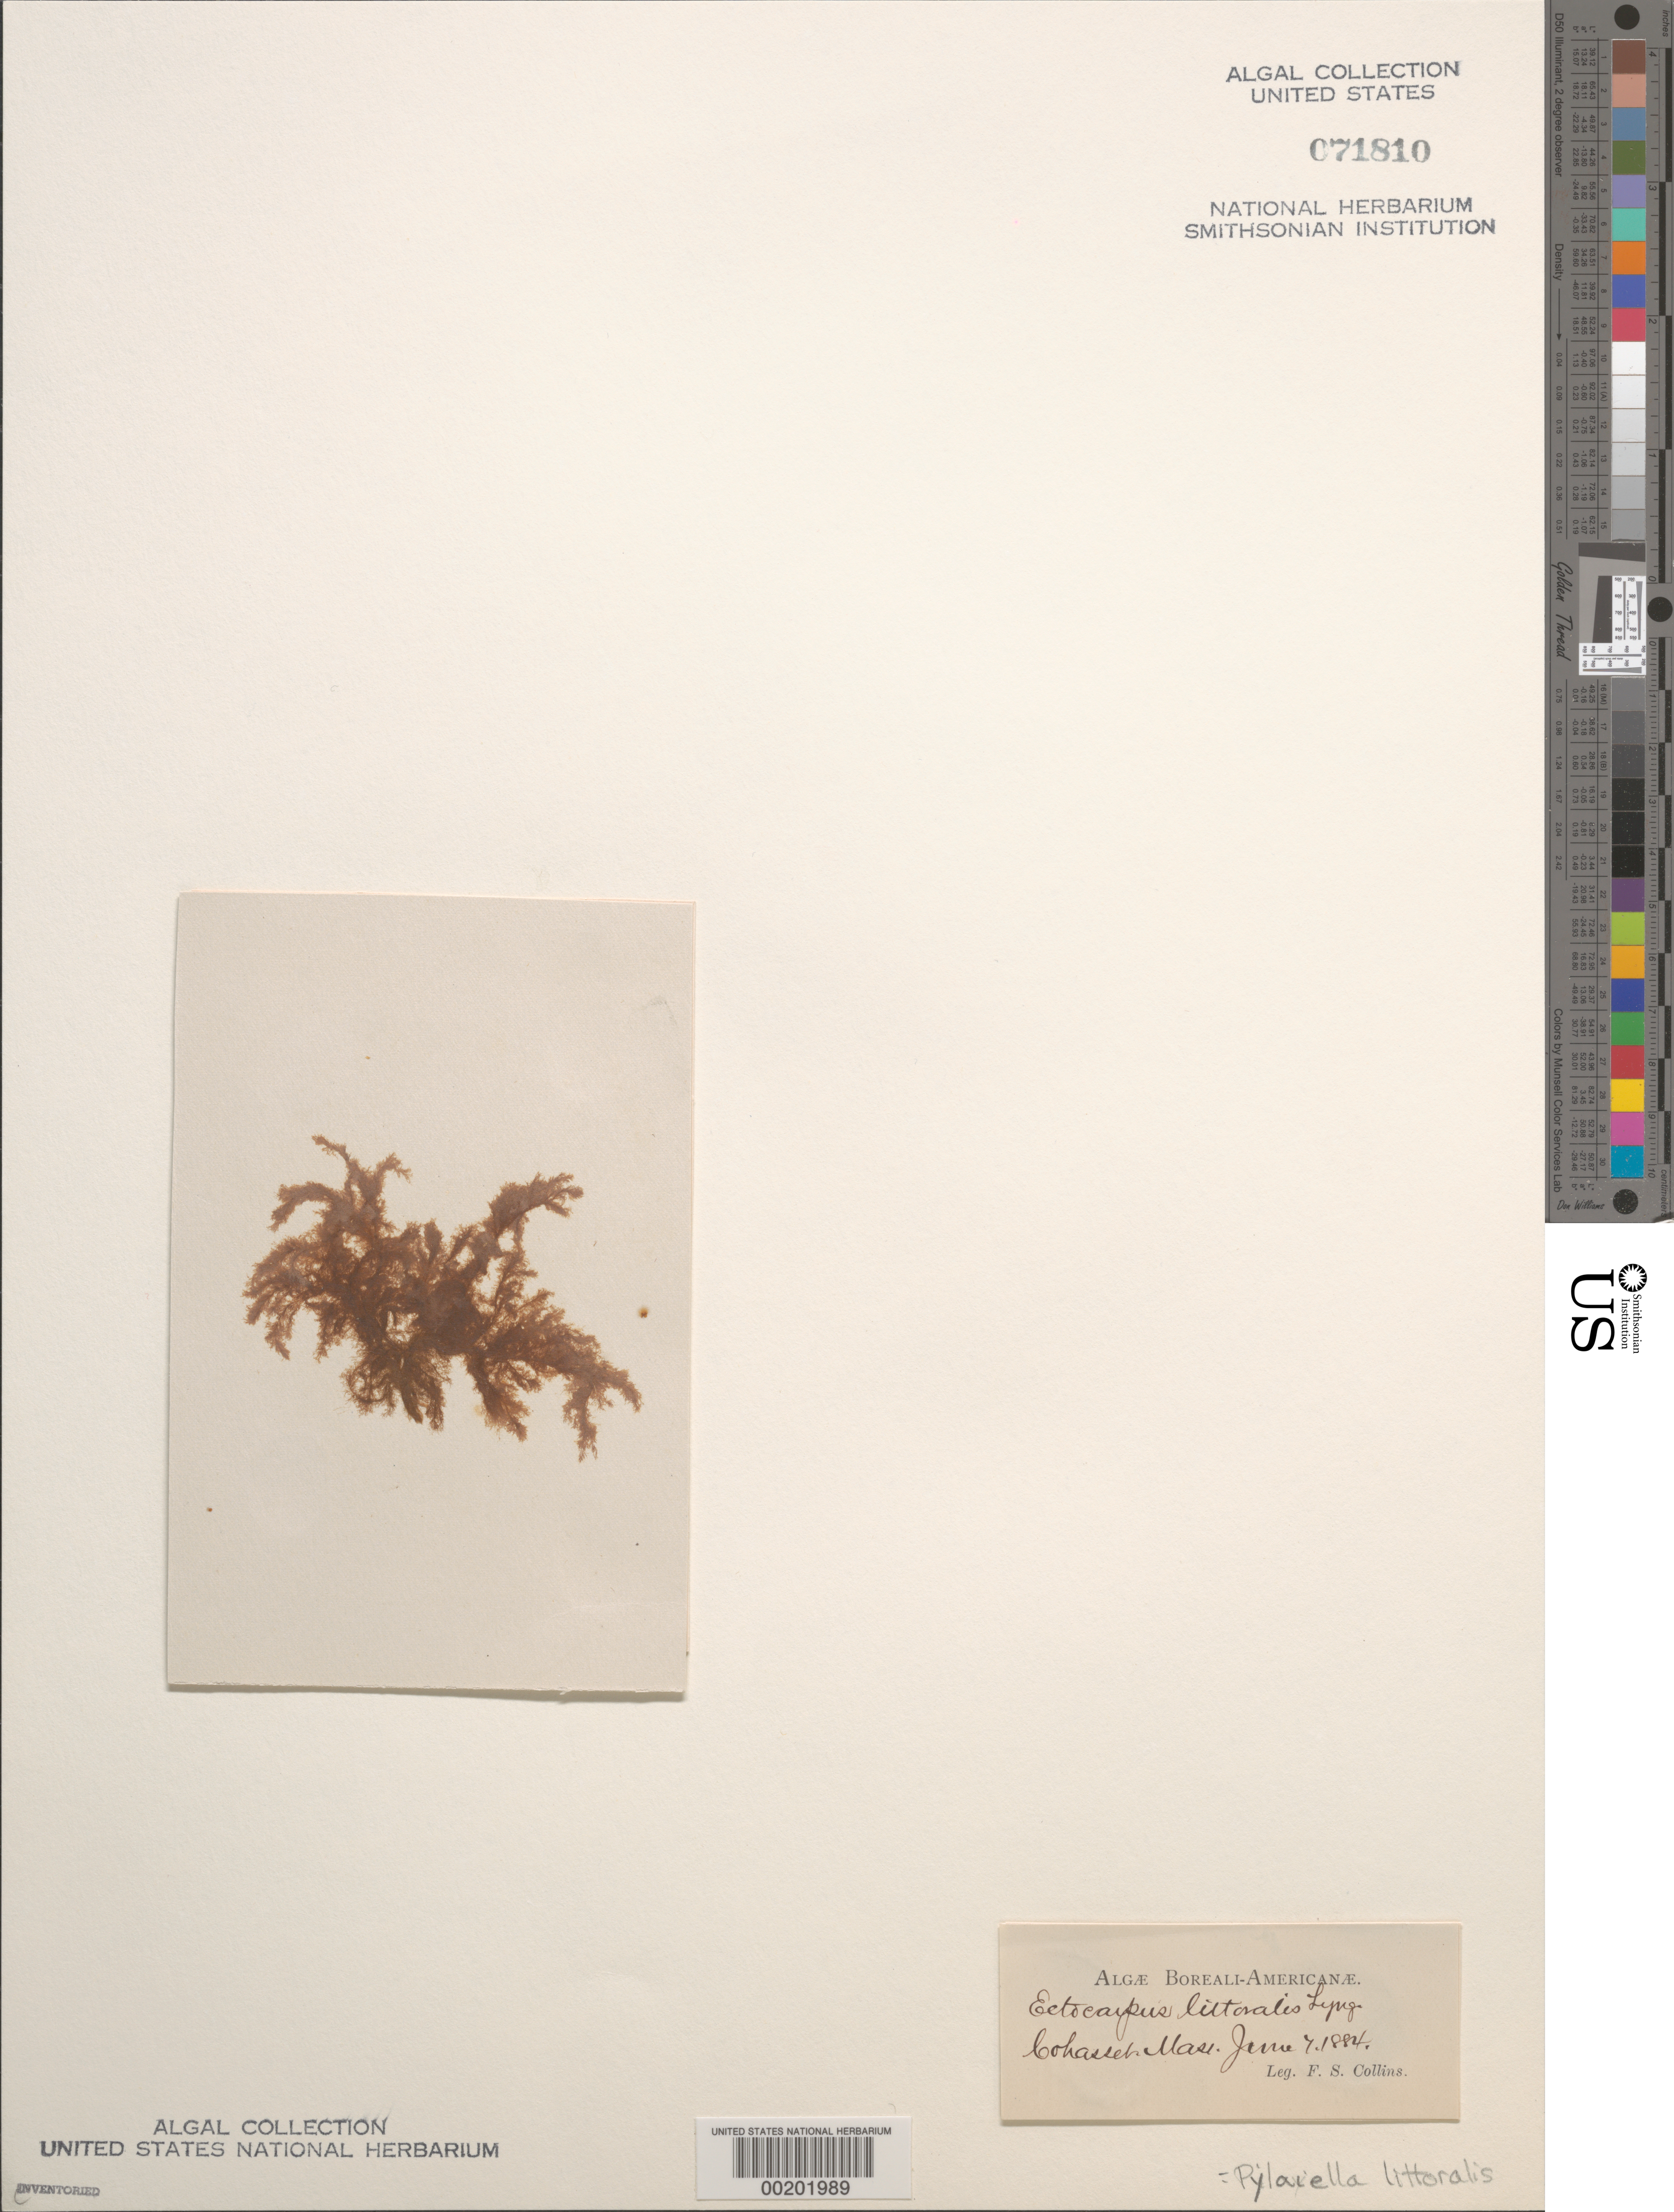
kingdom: Chromista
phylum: Ochrophyta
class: Phaeophyceae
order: Ectocarpales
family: Acinetosporaceae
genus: Pylaiella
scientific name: Pylaiella litoralis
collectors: F. Collins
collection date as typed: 07 Jun 1884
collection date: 1884-06-07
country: United States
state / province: Massachusetts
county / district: Norfolk County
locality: Cohasset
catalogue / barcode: US 71810